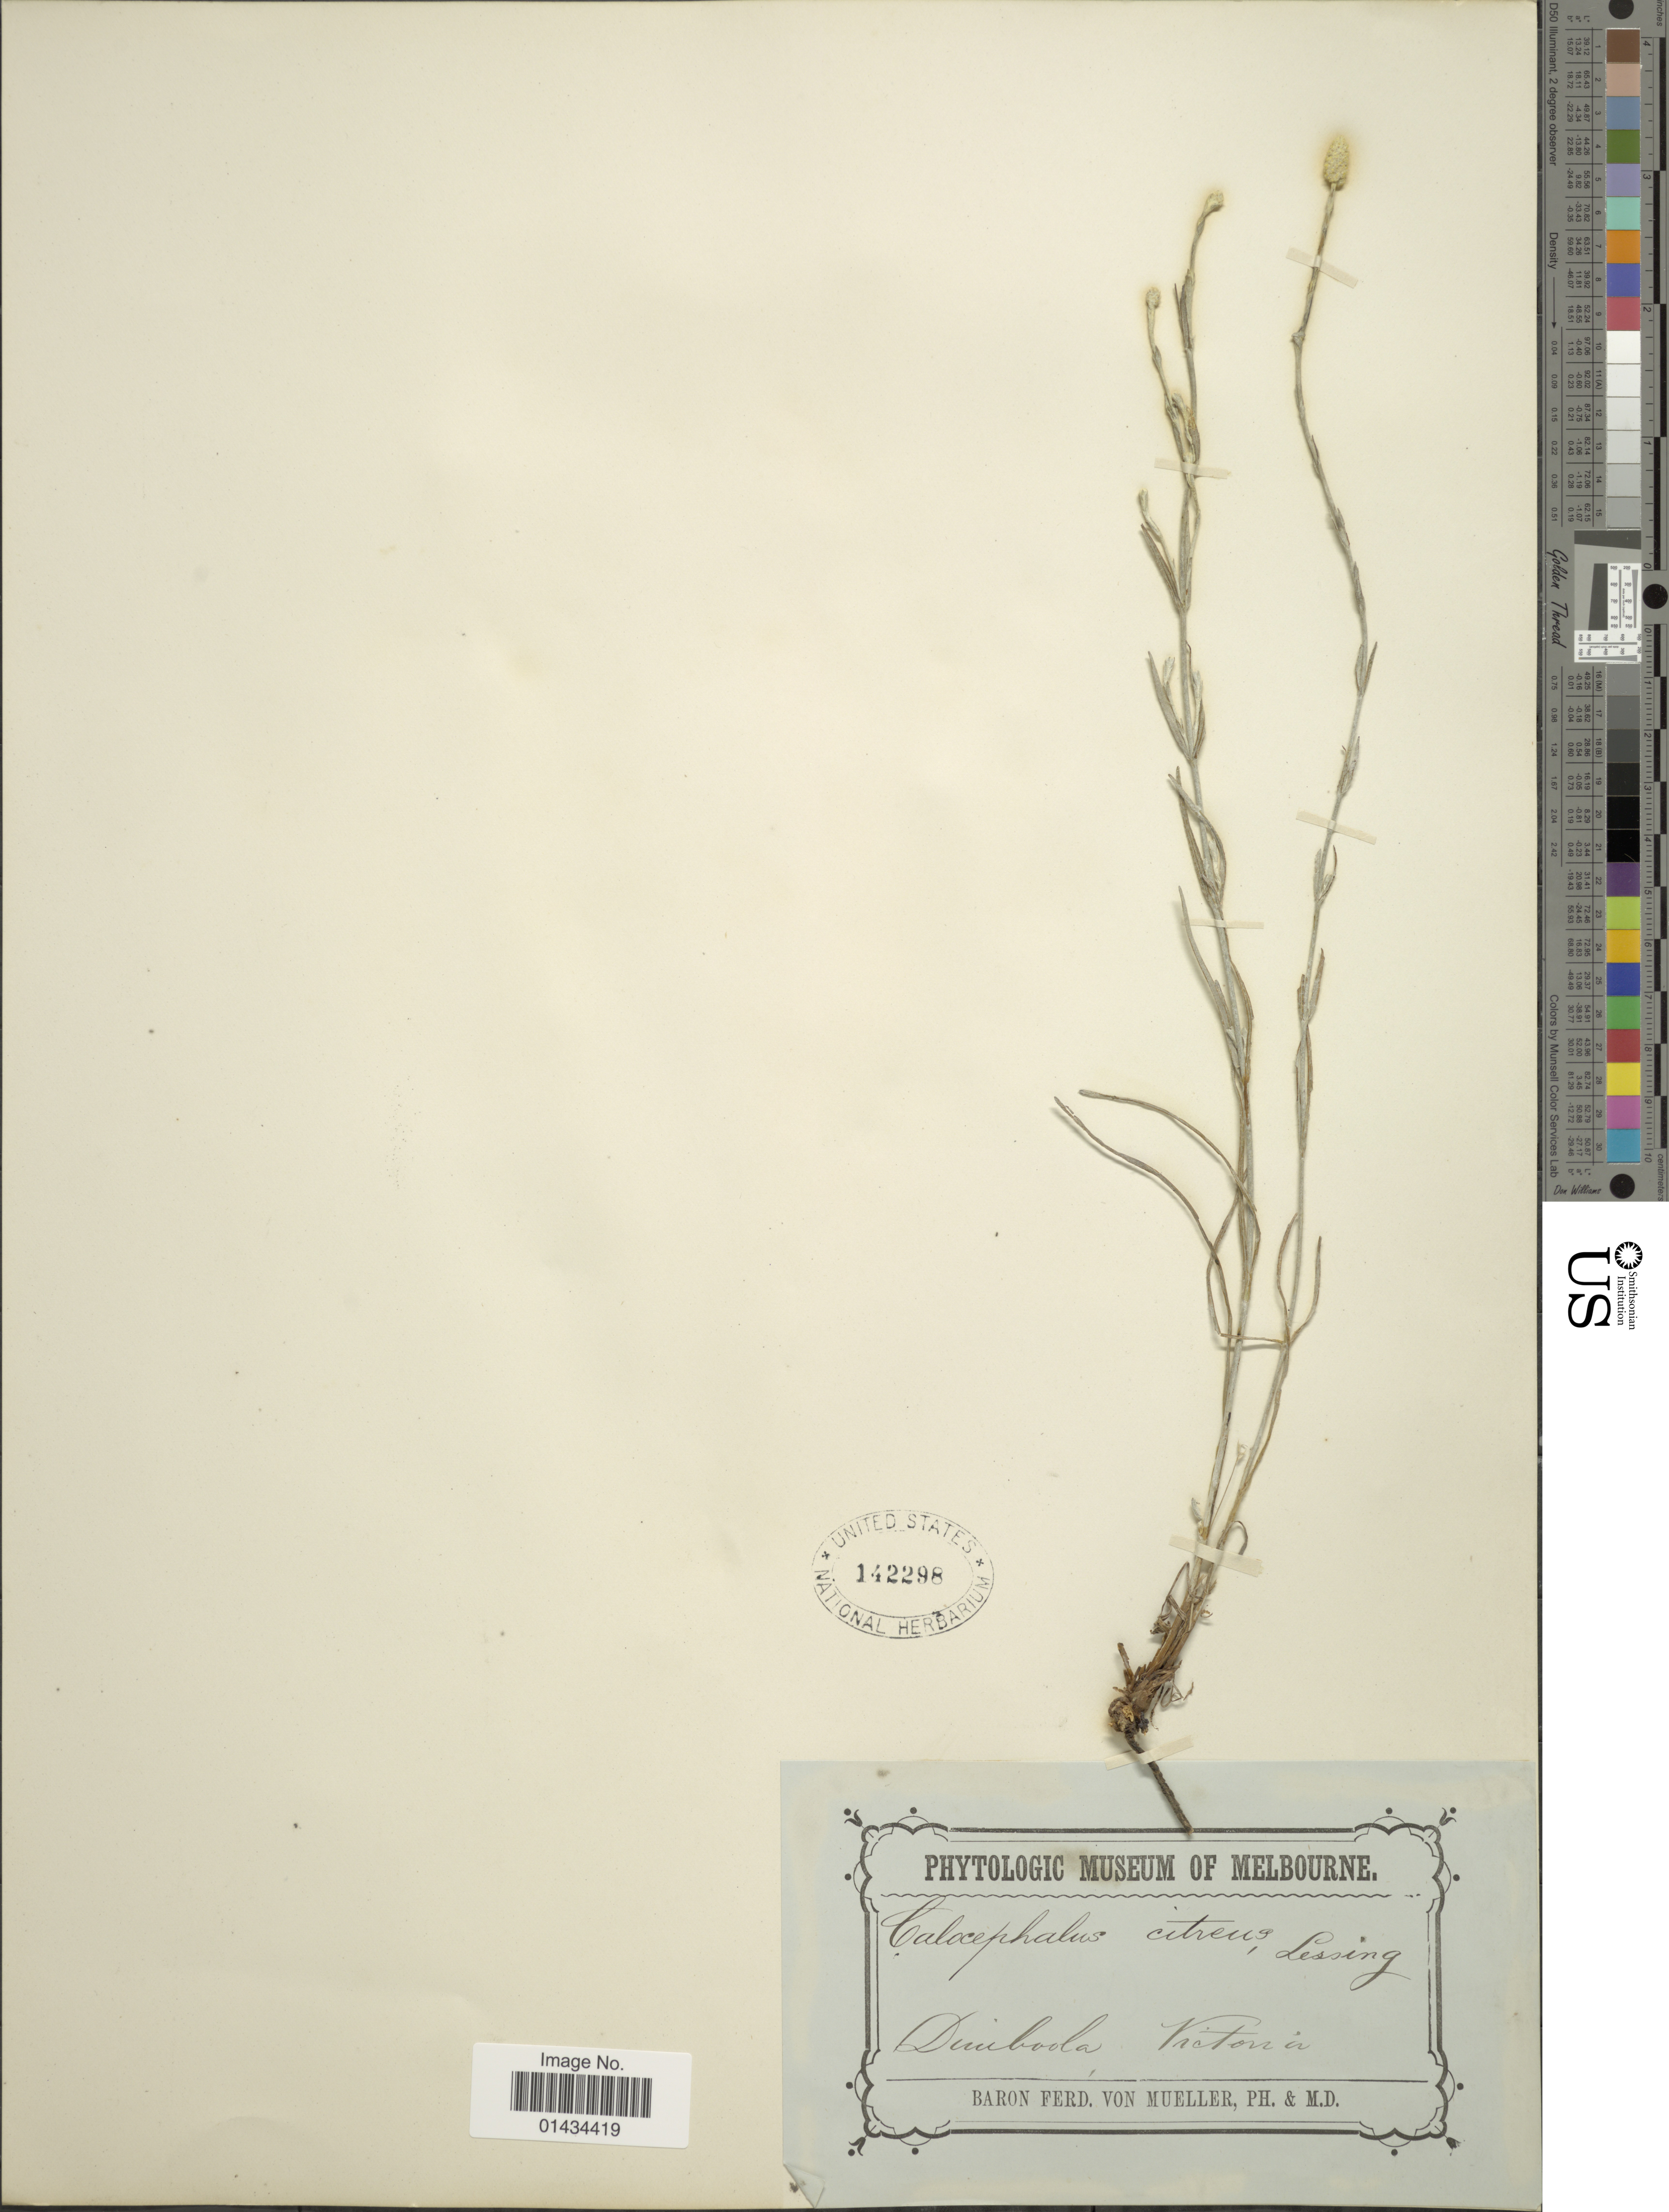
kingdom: Plantae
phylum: Tracheophyta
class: Magnoliopsida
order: Asterales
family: Asteraceae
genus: Calocephalus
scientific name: Calocephalus citreus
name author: Less.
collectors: F. von Mueller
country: Australia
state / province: Victoria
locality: Dimboola, Victoria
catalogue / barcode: US 142298